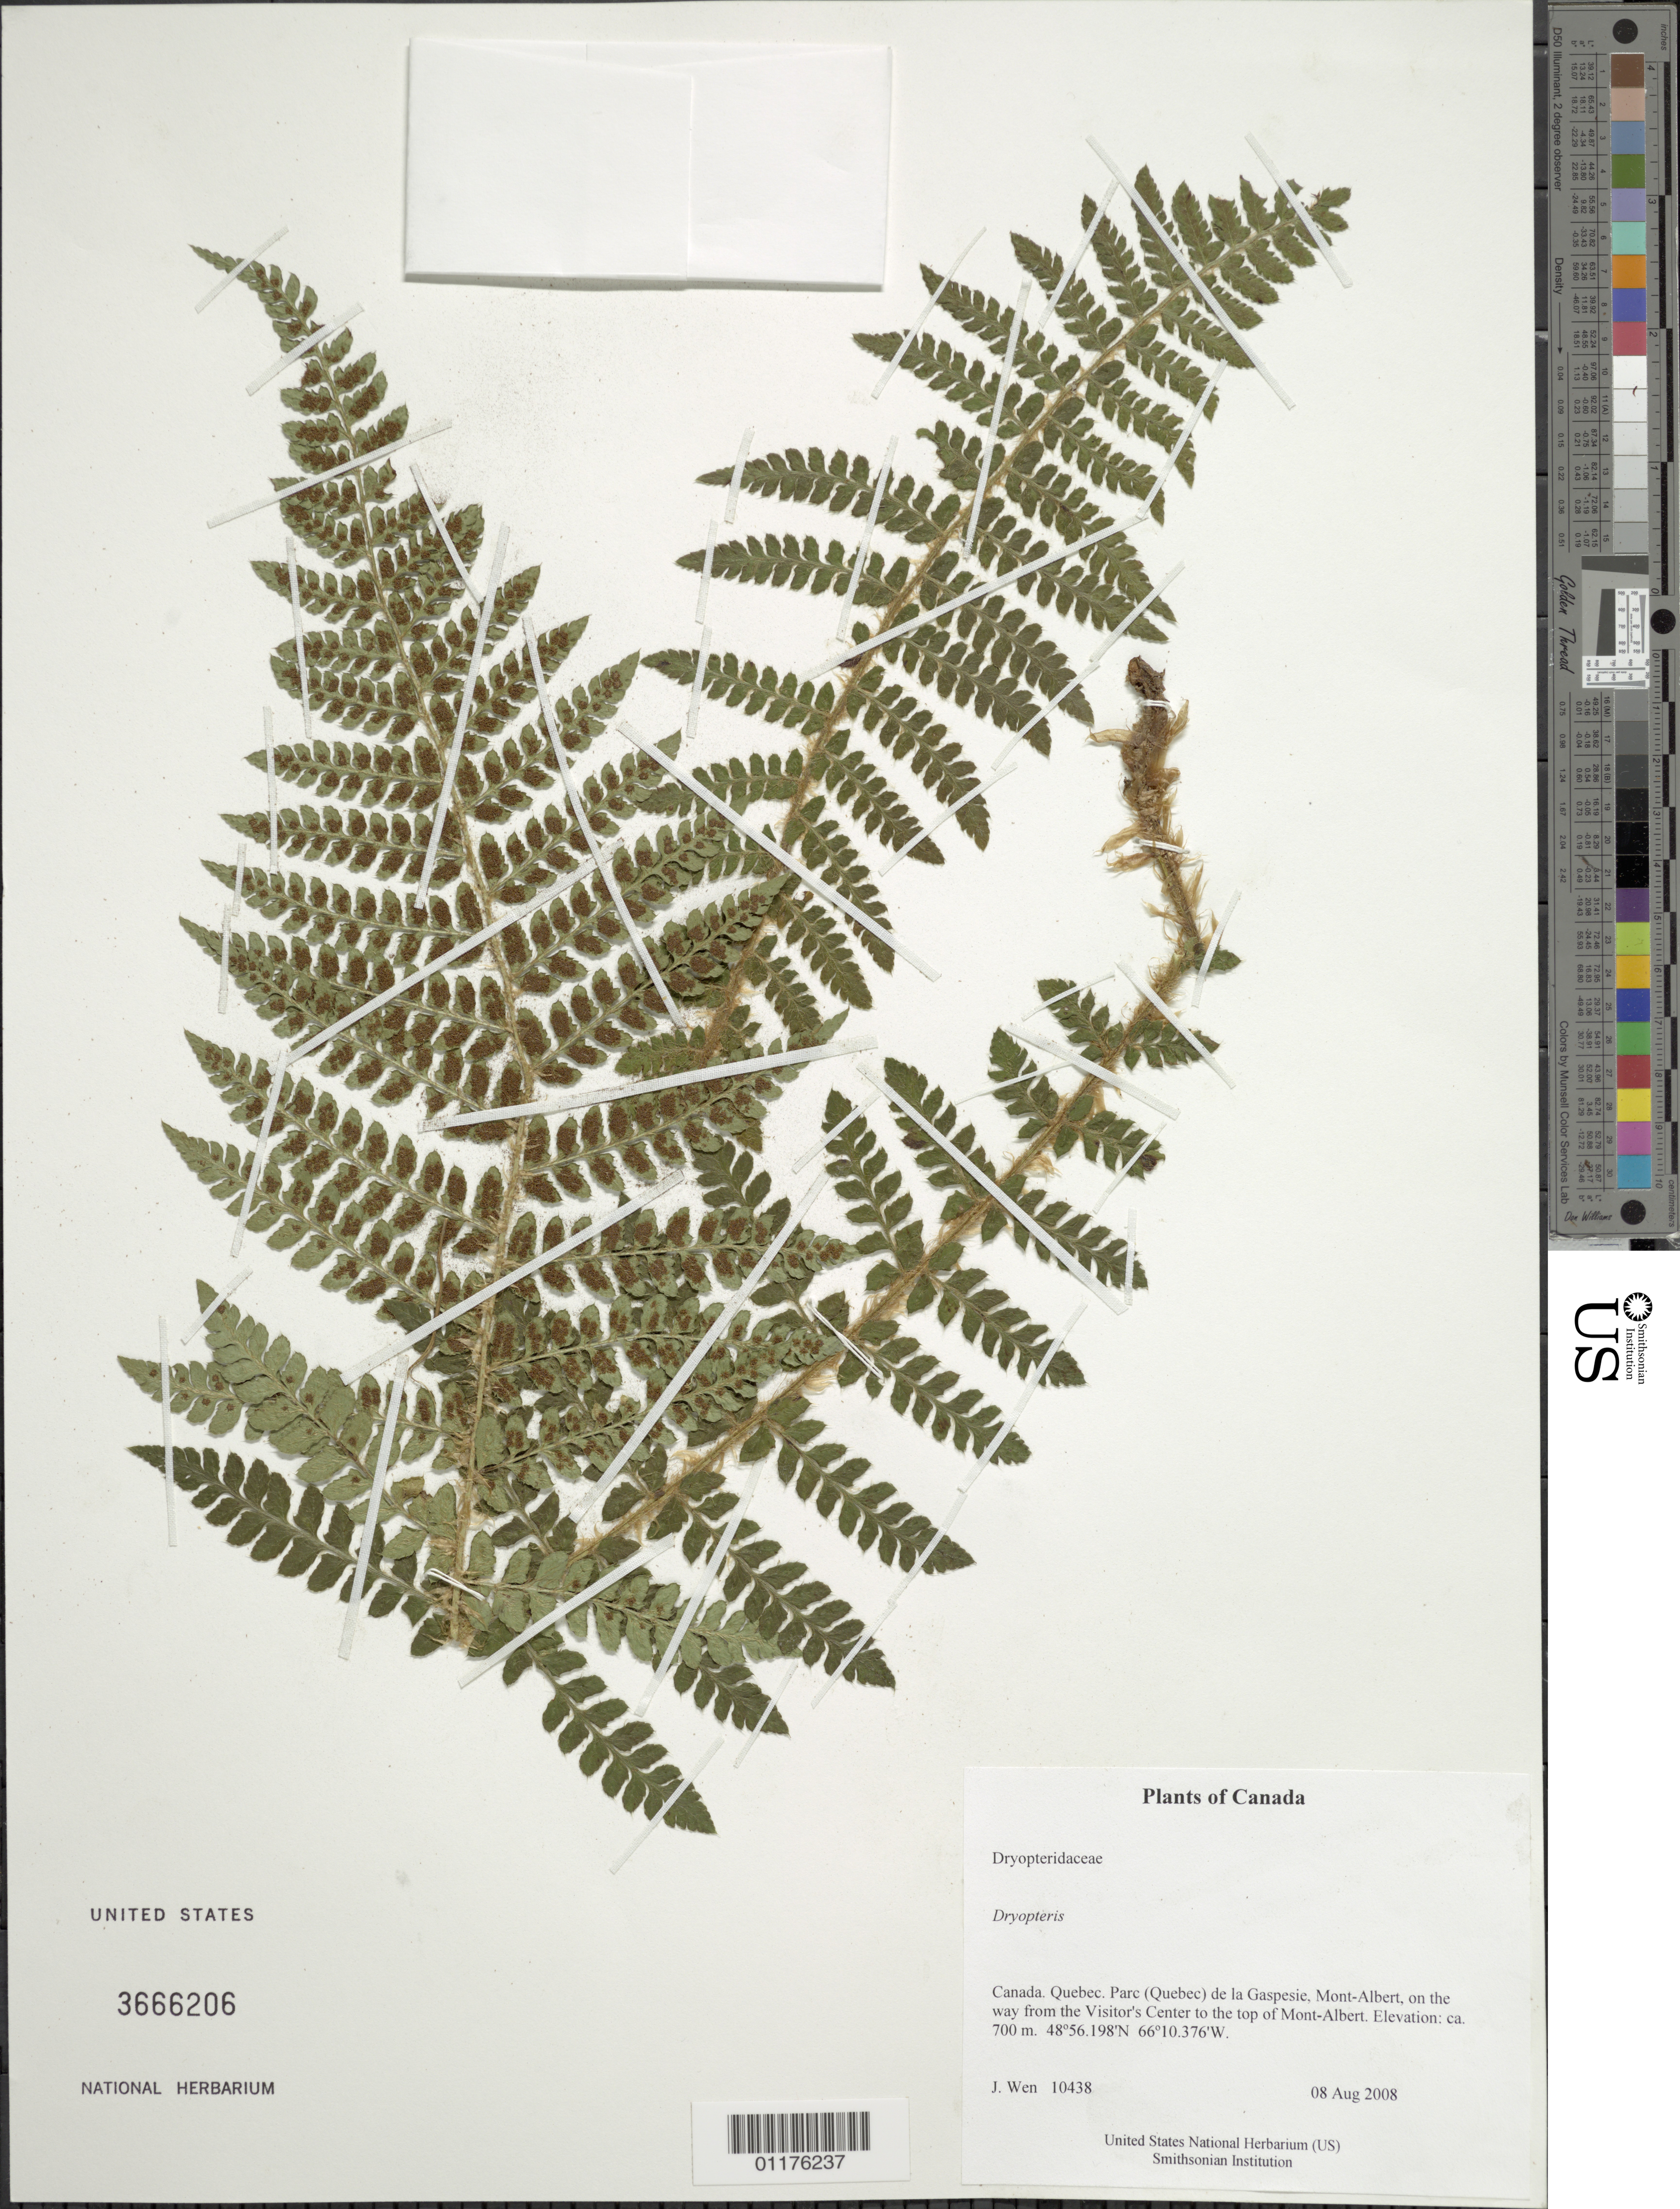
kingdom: Plantae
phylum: Tracheophyta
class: Polypodiopsida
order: Polypodiales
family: Dryopteridaceae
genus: Dryopteris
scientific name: Dryopteris sp.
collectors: J. Wen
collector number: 10438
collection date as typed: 08 Aug 2008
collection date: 2008-08-08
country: Canada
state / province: Quebec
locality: Parc (Quebec) de la Gaspesie, Mont-Albert, on the way from the Visitor's Center to the top of Mont-Albert.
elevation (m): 700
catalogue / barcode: US 3666206